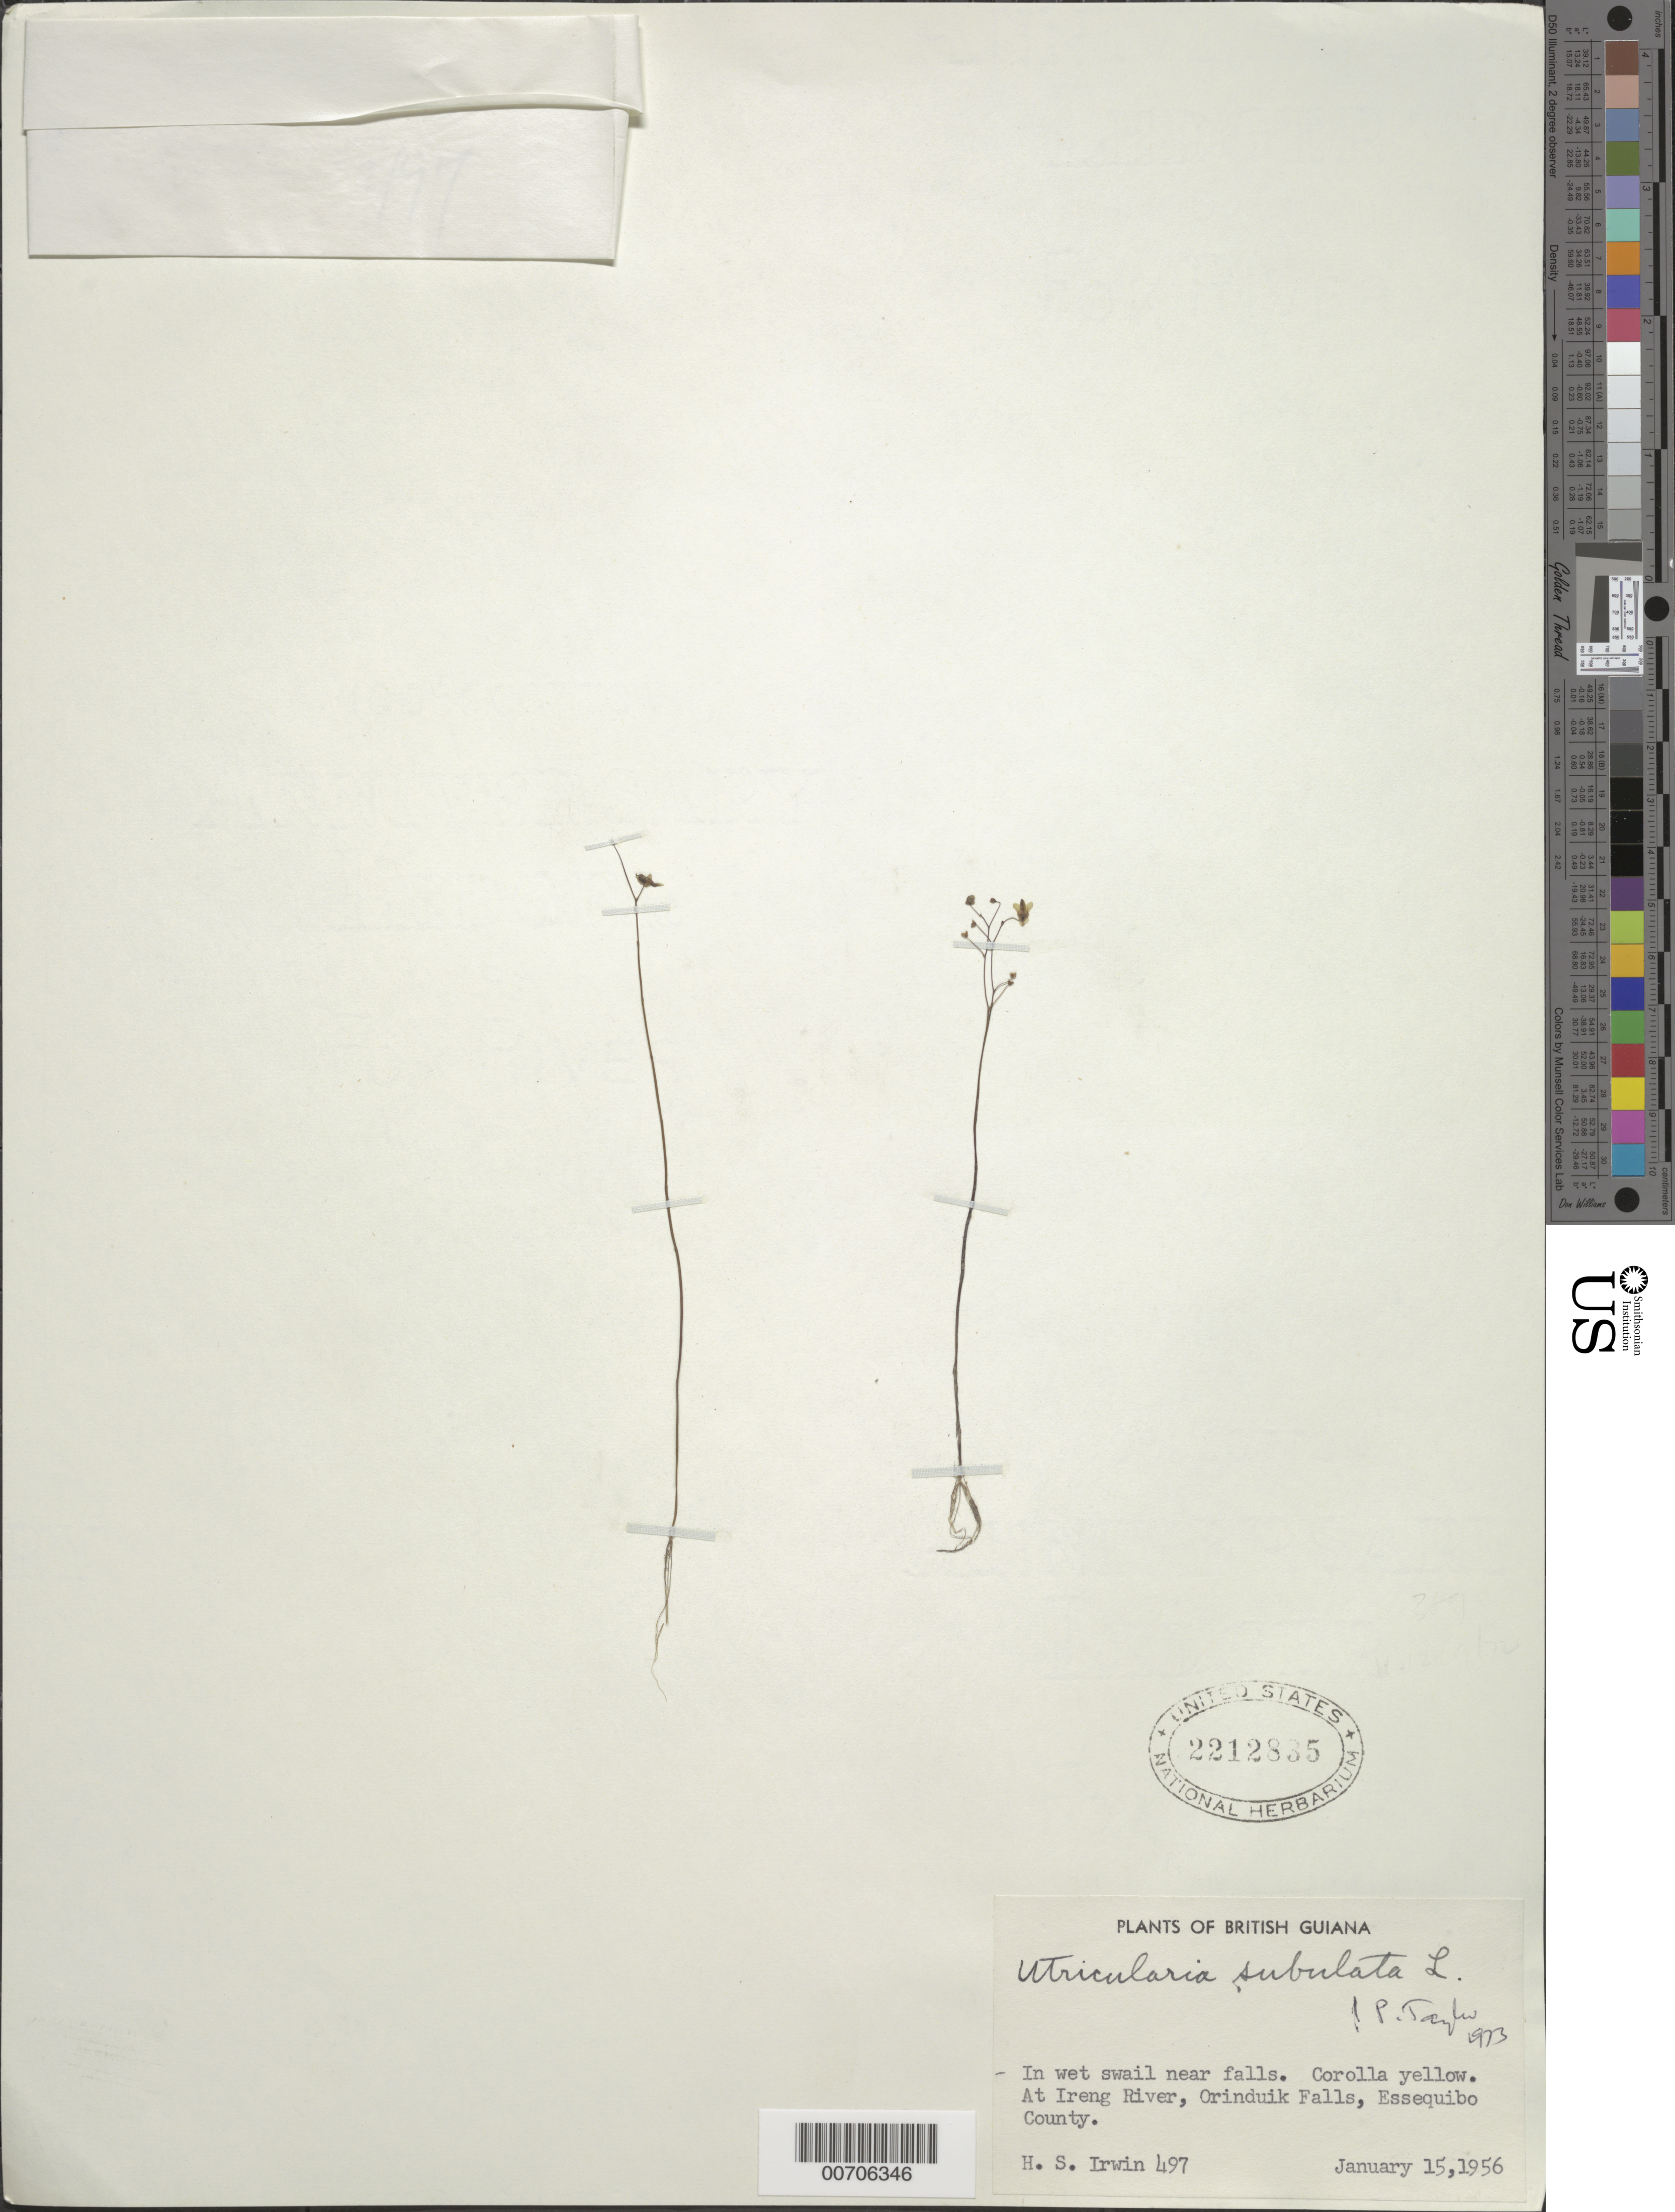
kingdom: Plantae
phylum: Tracheophyta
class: Magnoliopsida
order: Lamiales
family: Lentibulariaceae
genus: Utricularia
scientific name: Utricularia subulata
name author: L.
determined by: Taylor, P.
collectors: H. Irwin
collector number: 497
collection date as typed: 15-Jan-56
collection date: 1956-01-15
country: Guyana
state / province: Potaro-Siparuni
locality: Ireng R., Orinduik Falls, Essequibo County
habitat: Wet swail near falls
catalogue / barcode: US 2212835